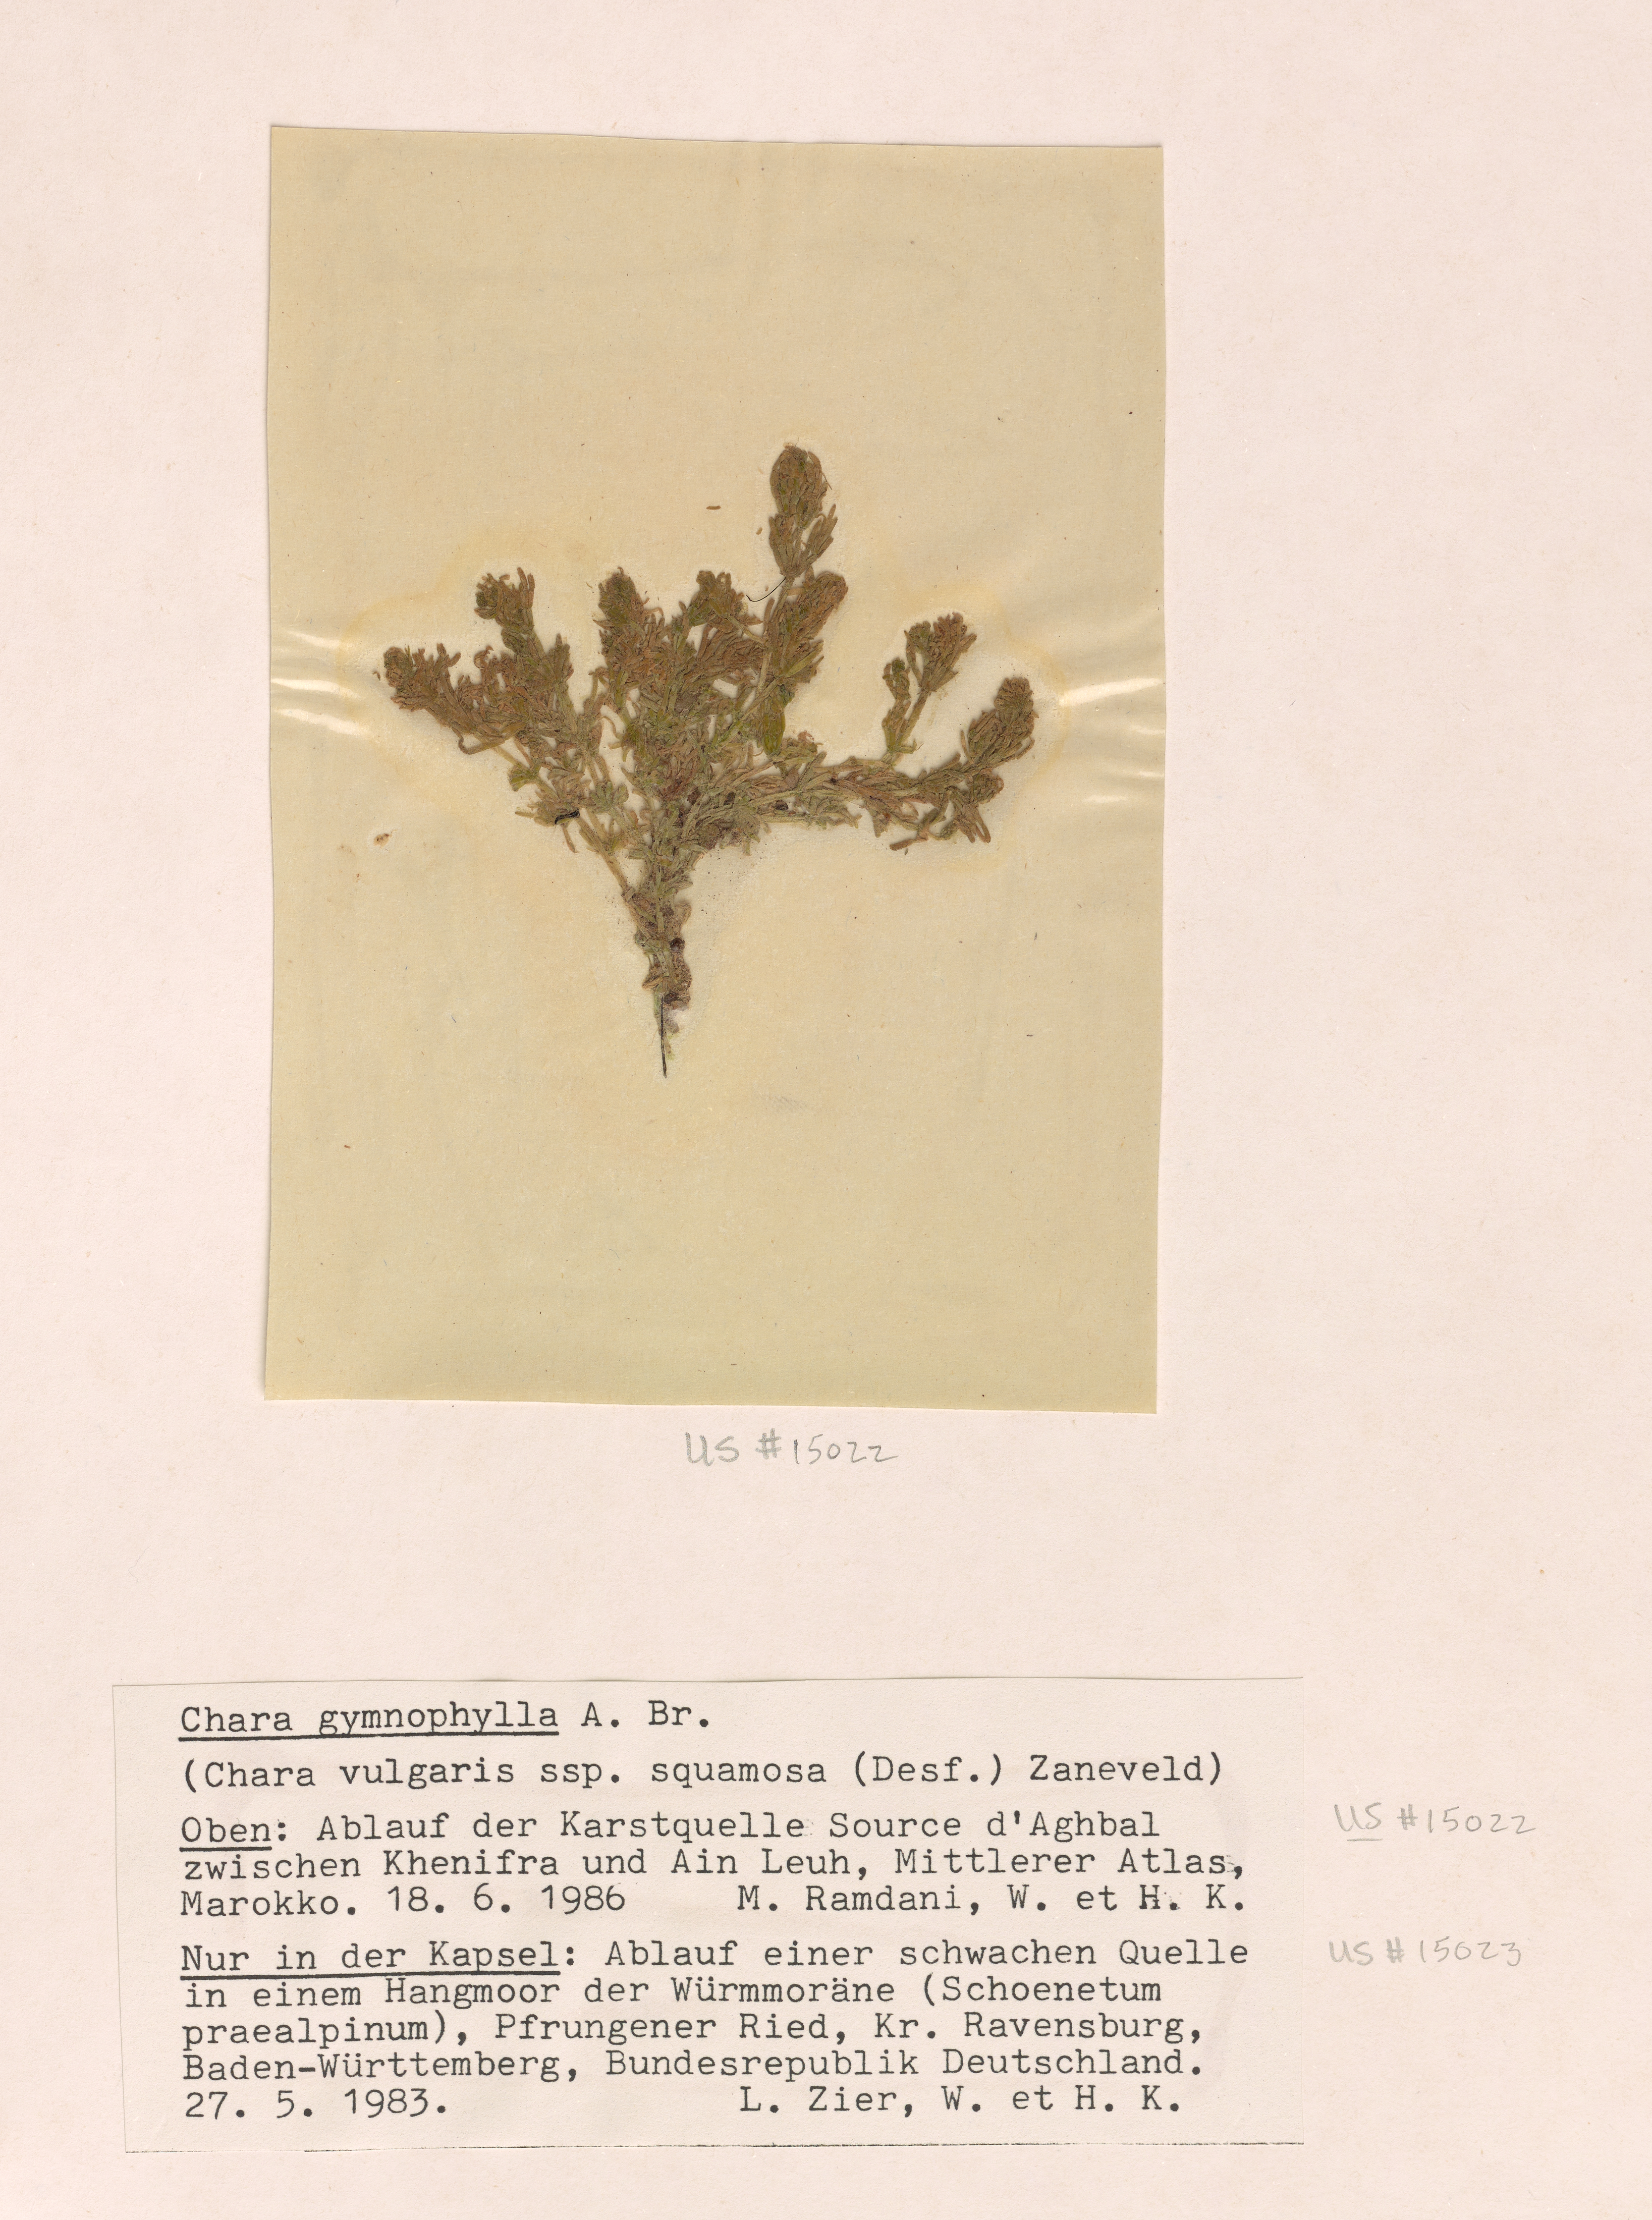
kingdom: Plantae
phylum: Charophyta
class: Charophyceae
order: Charales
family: Characeae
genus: Chara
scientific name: Chara gymnophylla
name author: A. Braun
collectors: M. Ramdani, W. Krause & H. Krause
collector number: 53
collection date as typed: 18 Jun 1986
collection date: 1986-06-18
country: Morocco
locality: Source d'Aghbal between Khenifra and Ain Leuh, Middle Atlas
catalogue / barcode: US 15022